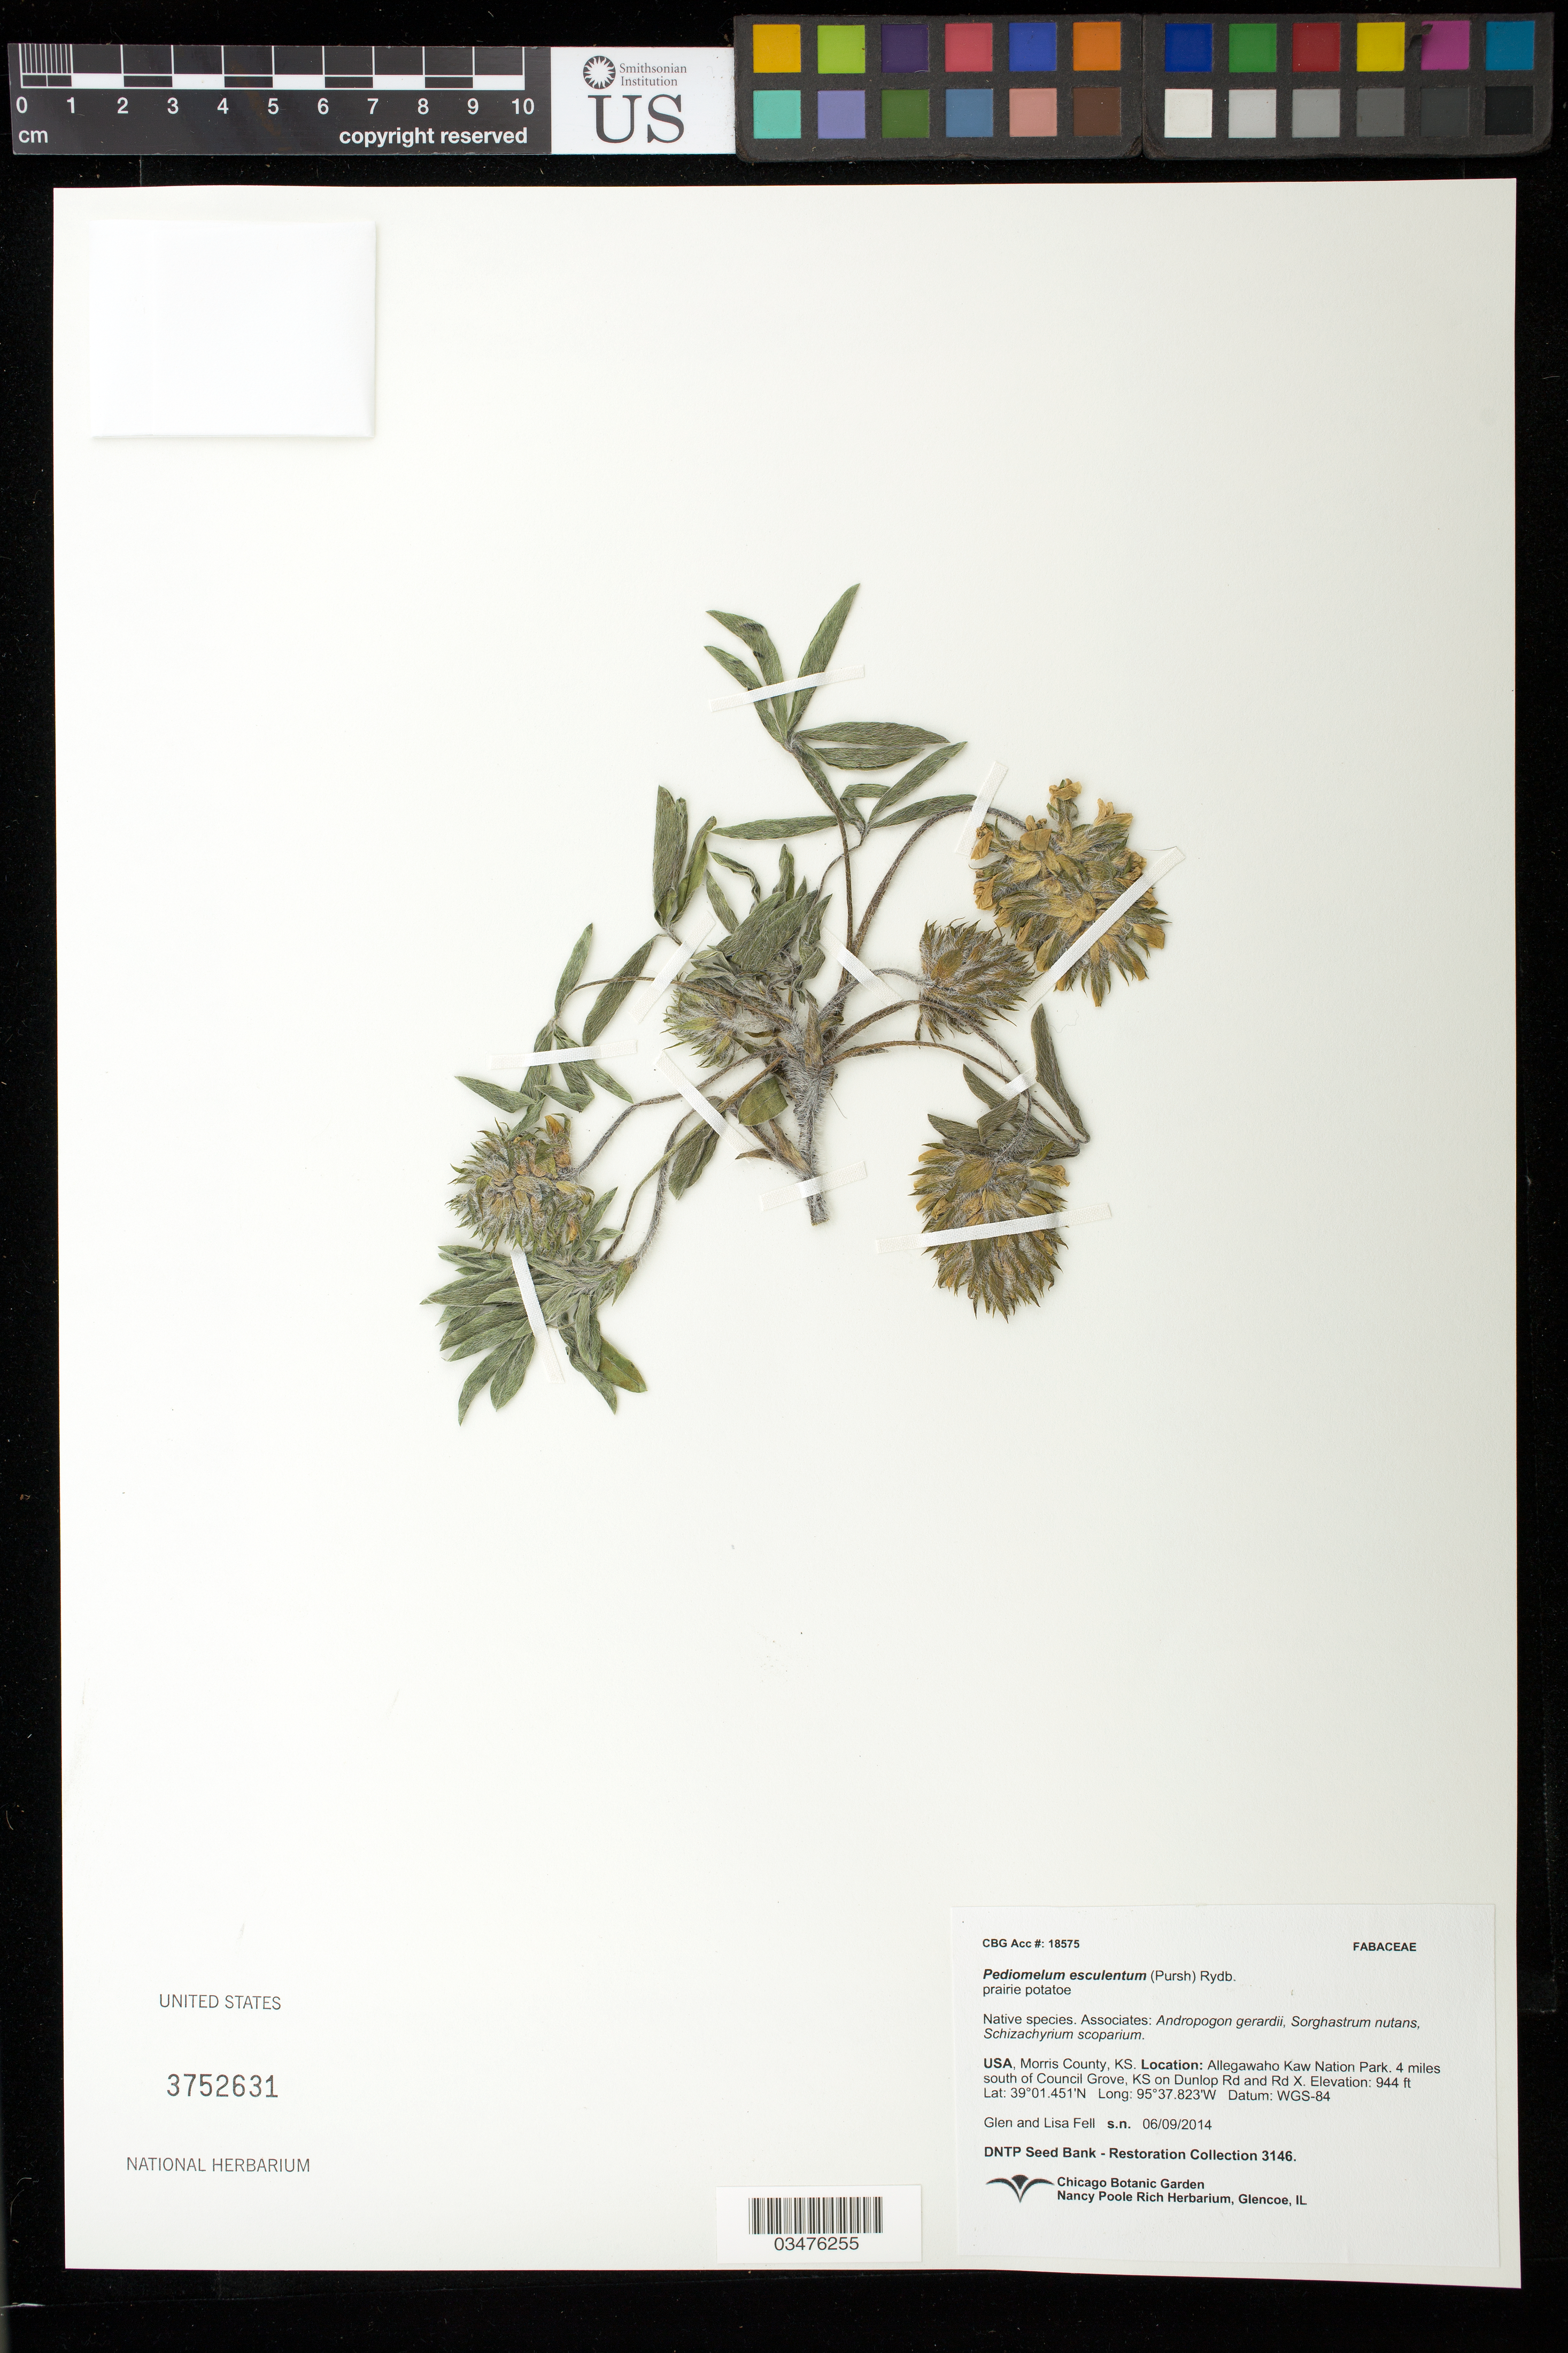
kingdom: Plantae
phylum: Tracheophyta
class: Magnoliopsida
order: Fabales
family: Fabaceae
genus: Pediomelum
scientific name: Pediomelum esculentum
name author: (Pursh) Rydb.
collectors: G. Fell & L. Fell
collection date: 2014-06-09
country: United States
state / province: Kansas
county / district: Morris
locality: Allegawaho Kaw Nation Park, 4 mi. S of Council Grove, on Dunlop Rd and Rd X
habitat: With Andropogon gerardii, Schizachyrium scoparium, Sorghastrum nutans.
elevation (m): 288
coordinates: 39 01.451 N, 95 37.823 W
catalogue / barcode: US 3752631